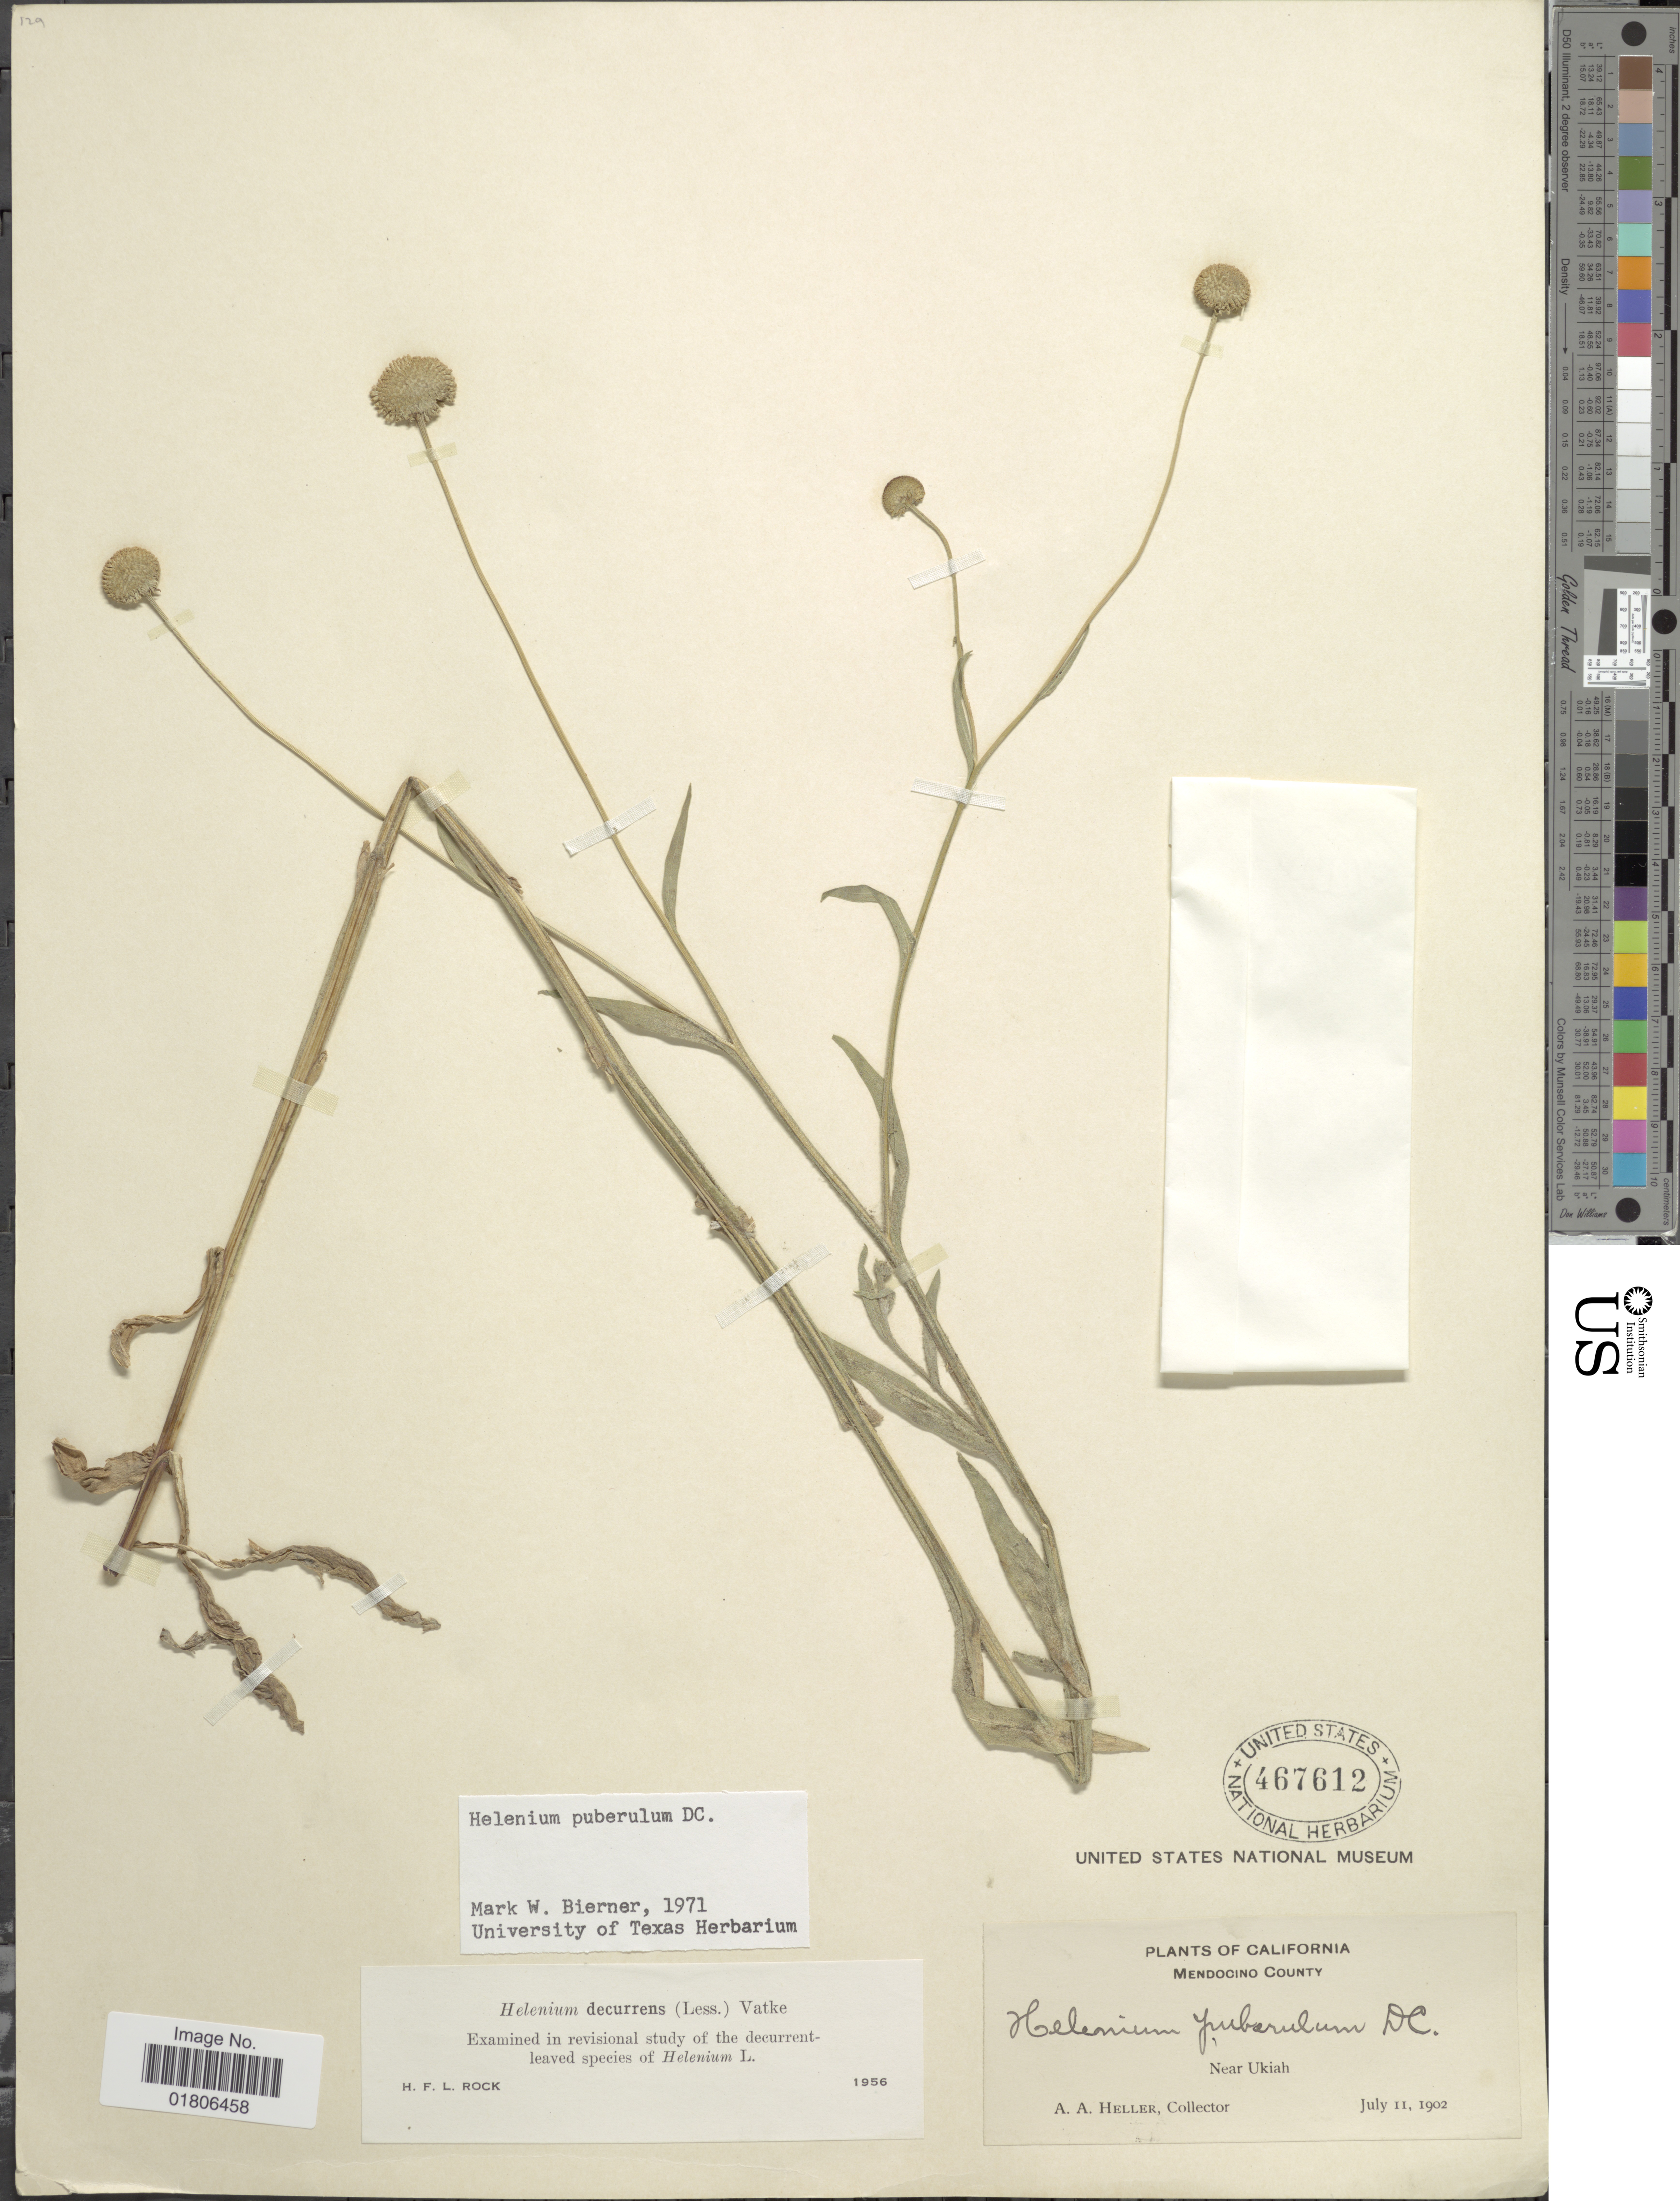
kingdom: Plantae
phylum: Tracheophyta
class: Magnoliopsida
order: Asterales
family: Asteraceae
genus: Helenium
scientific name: Helenium pinnatifidum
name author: (Schwein. ex Nutt.) Rydb.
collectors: A. A. Heller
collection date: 1902-07-11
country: United States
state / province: California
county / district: Mendocino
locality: Mendocino County, Near Ukiah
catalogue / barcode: US 467612